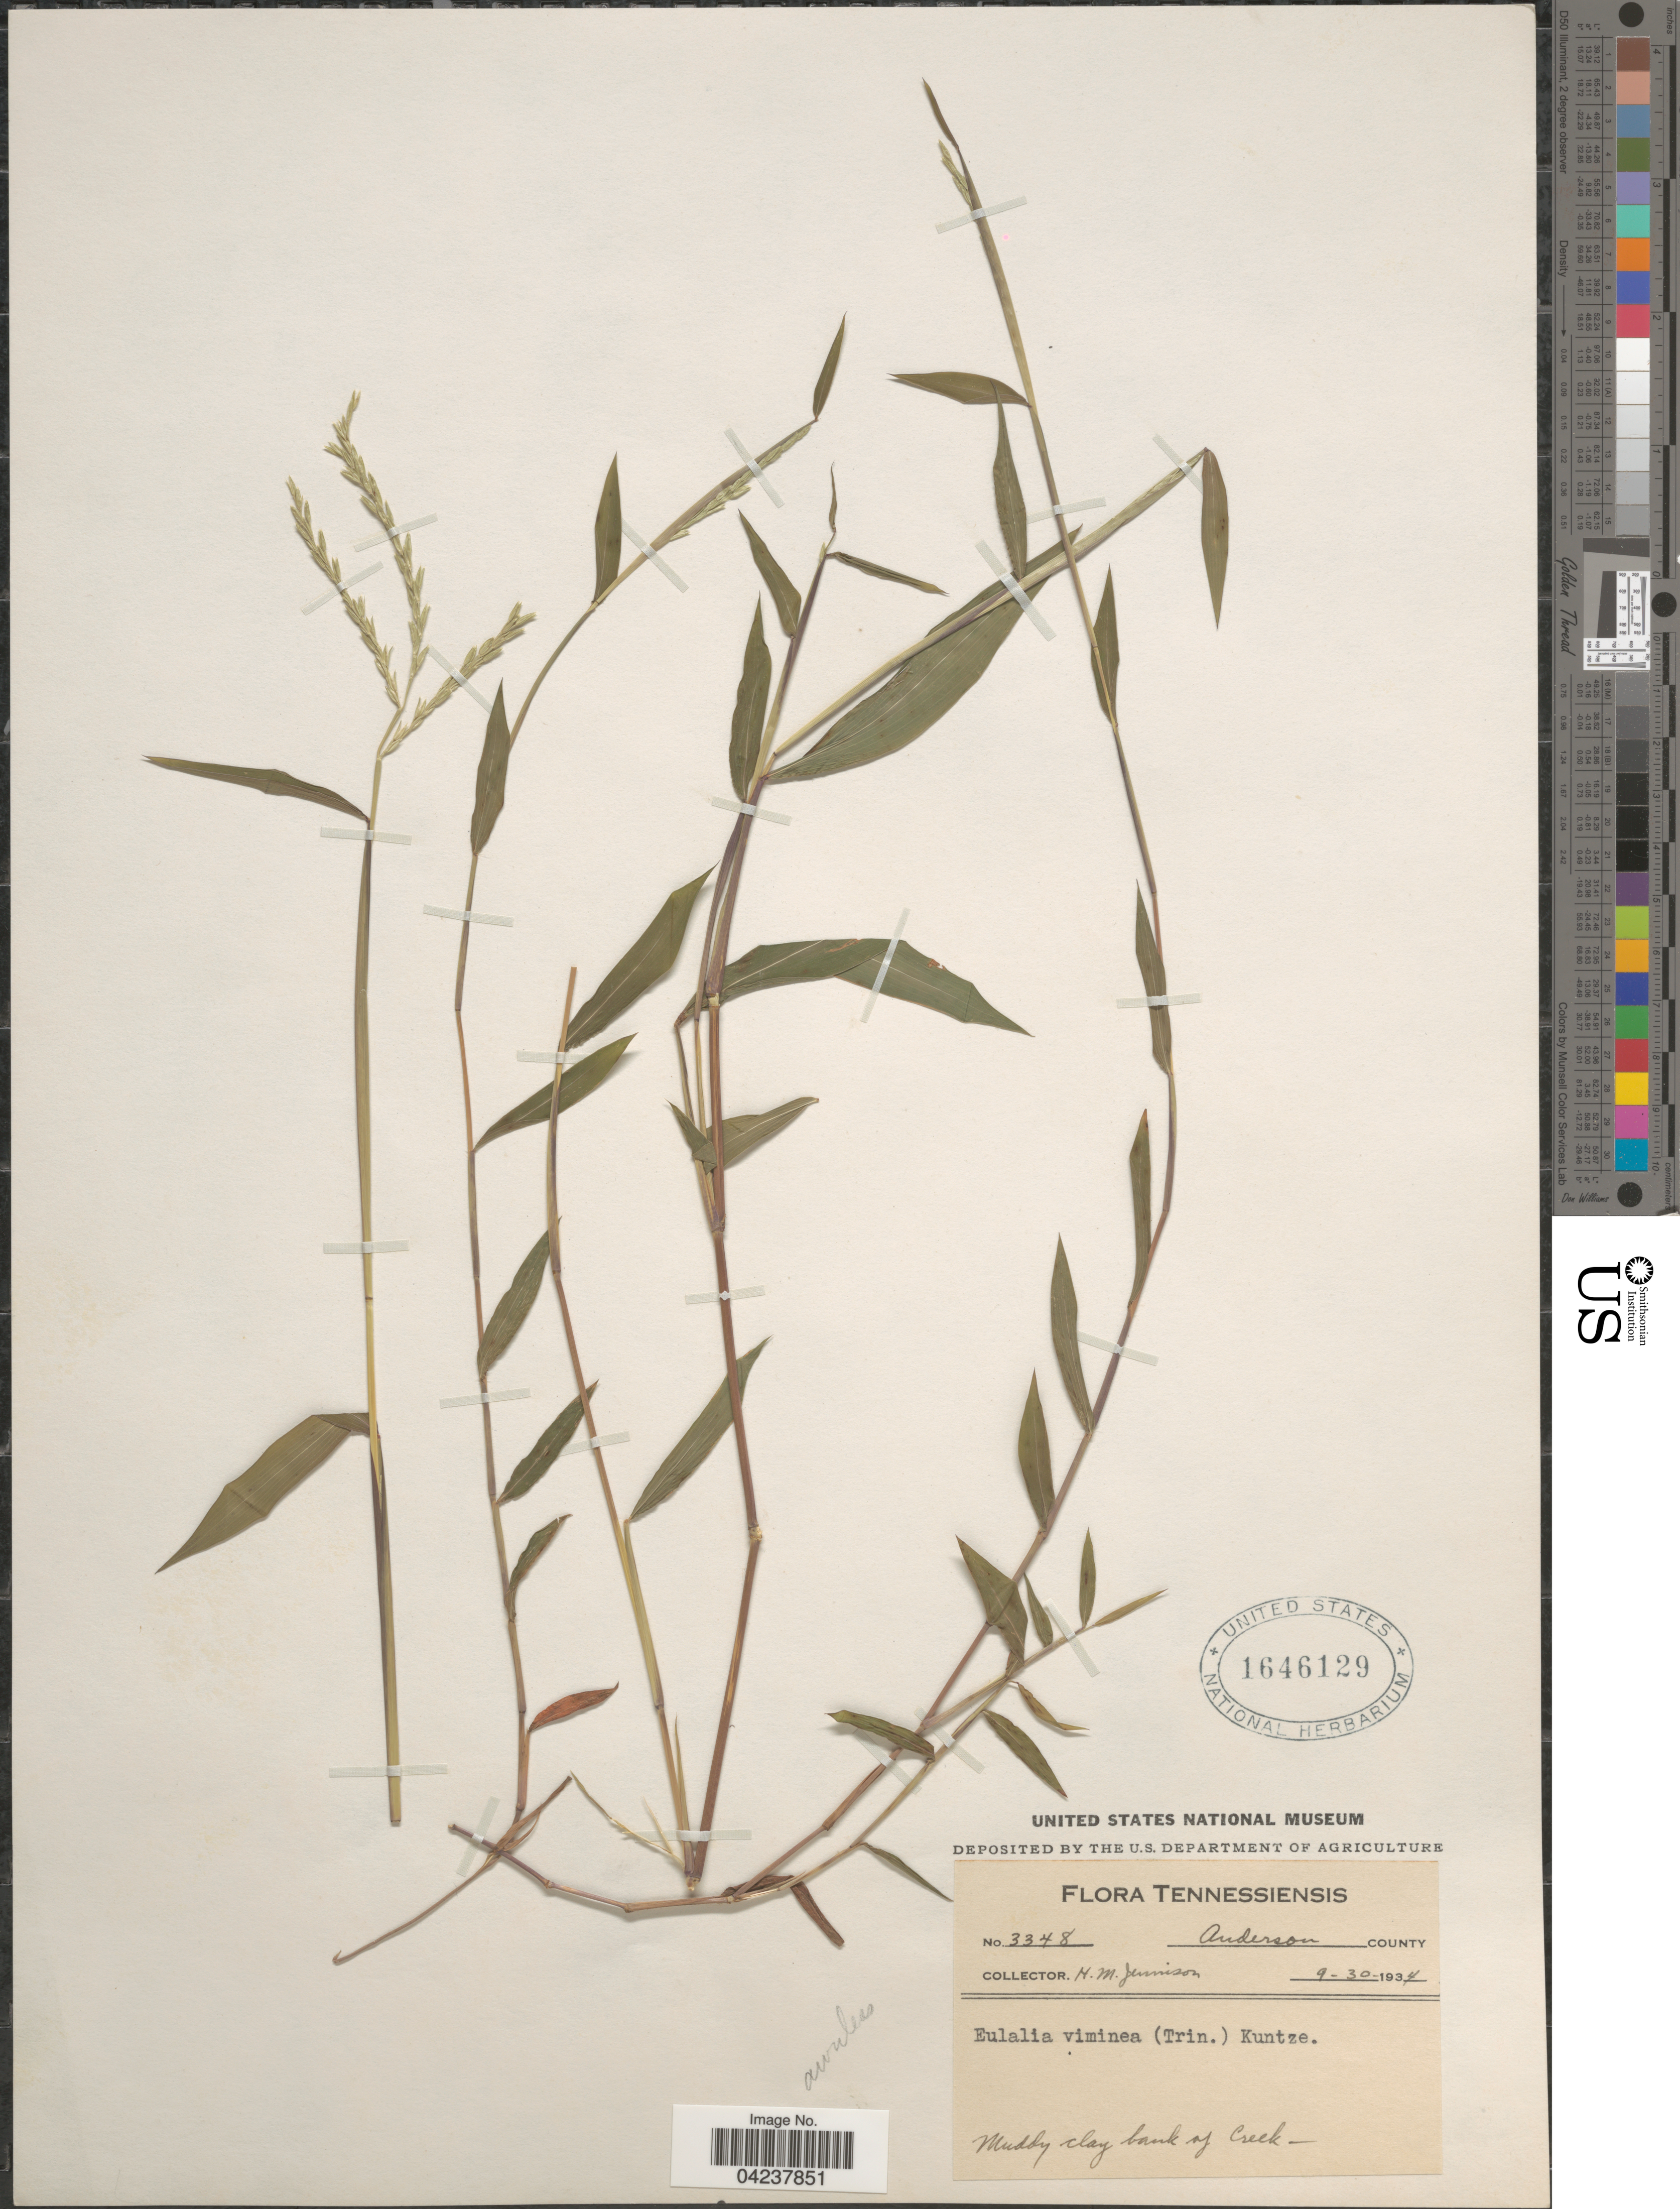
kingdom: Plantae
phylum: Tracheophyta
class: Liliopsida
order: Poales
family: Poaceae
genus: Microstegium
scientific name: Microstegium vimineum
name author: (Trin.) A. Camus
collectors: H. Jennison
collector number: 3348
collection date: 1934-09-30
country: United States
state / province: Tennessee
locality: Anderson County. Muddy clay bank of creek.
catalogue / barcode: US 1646129